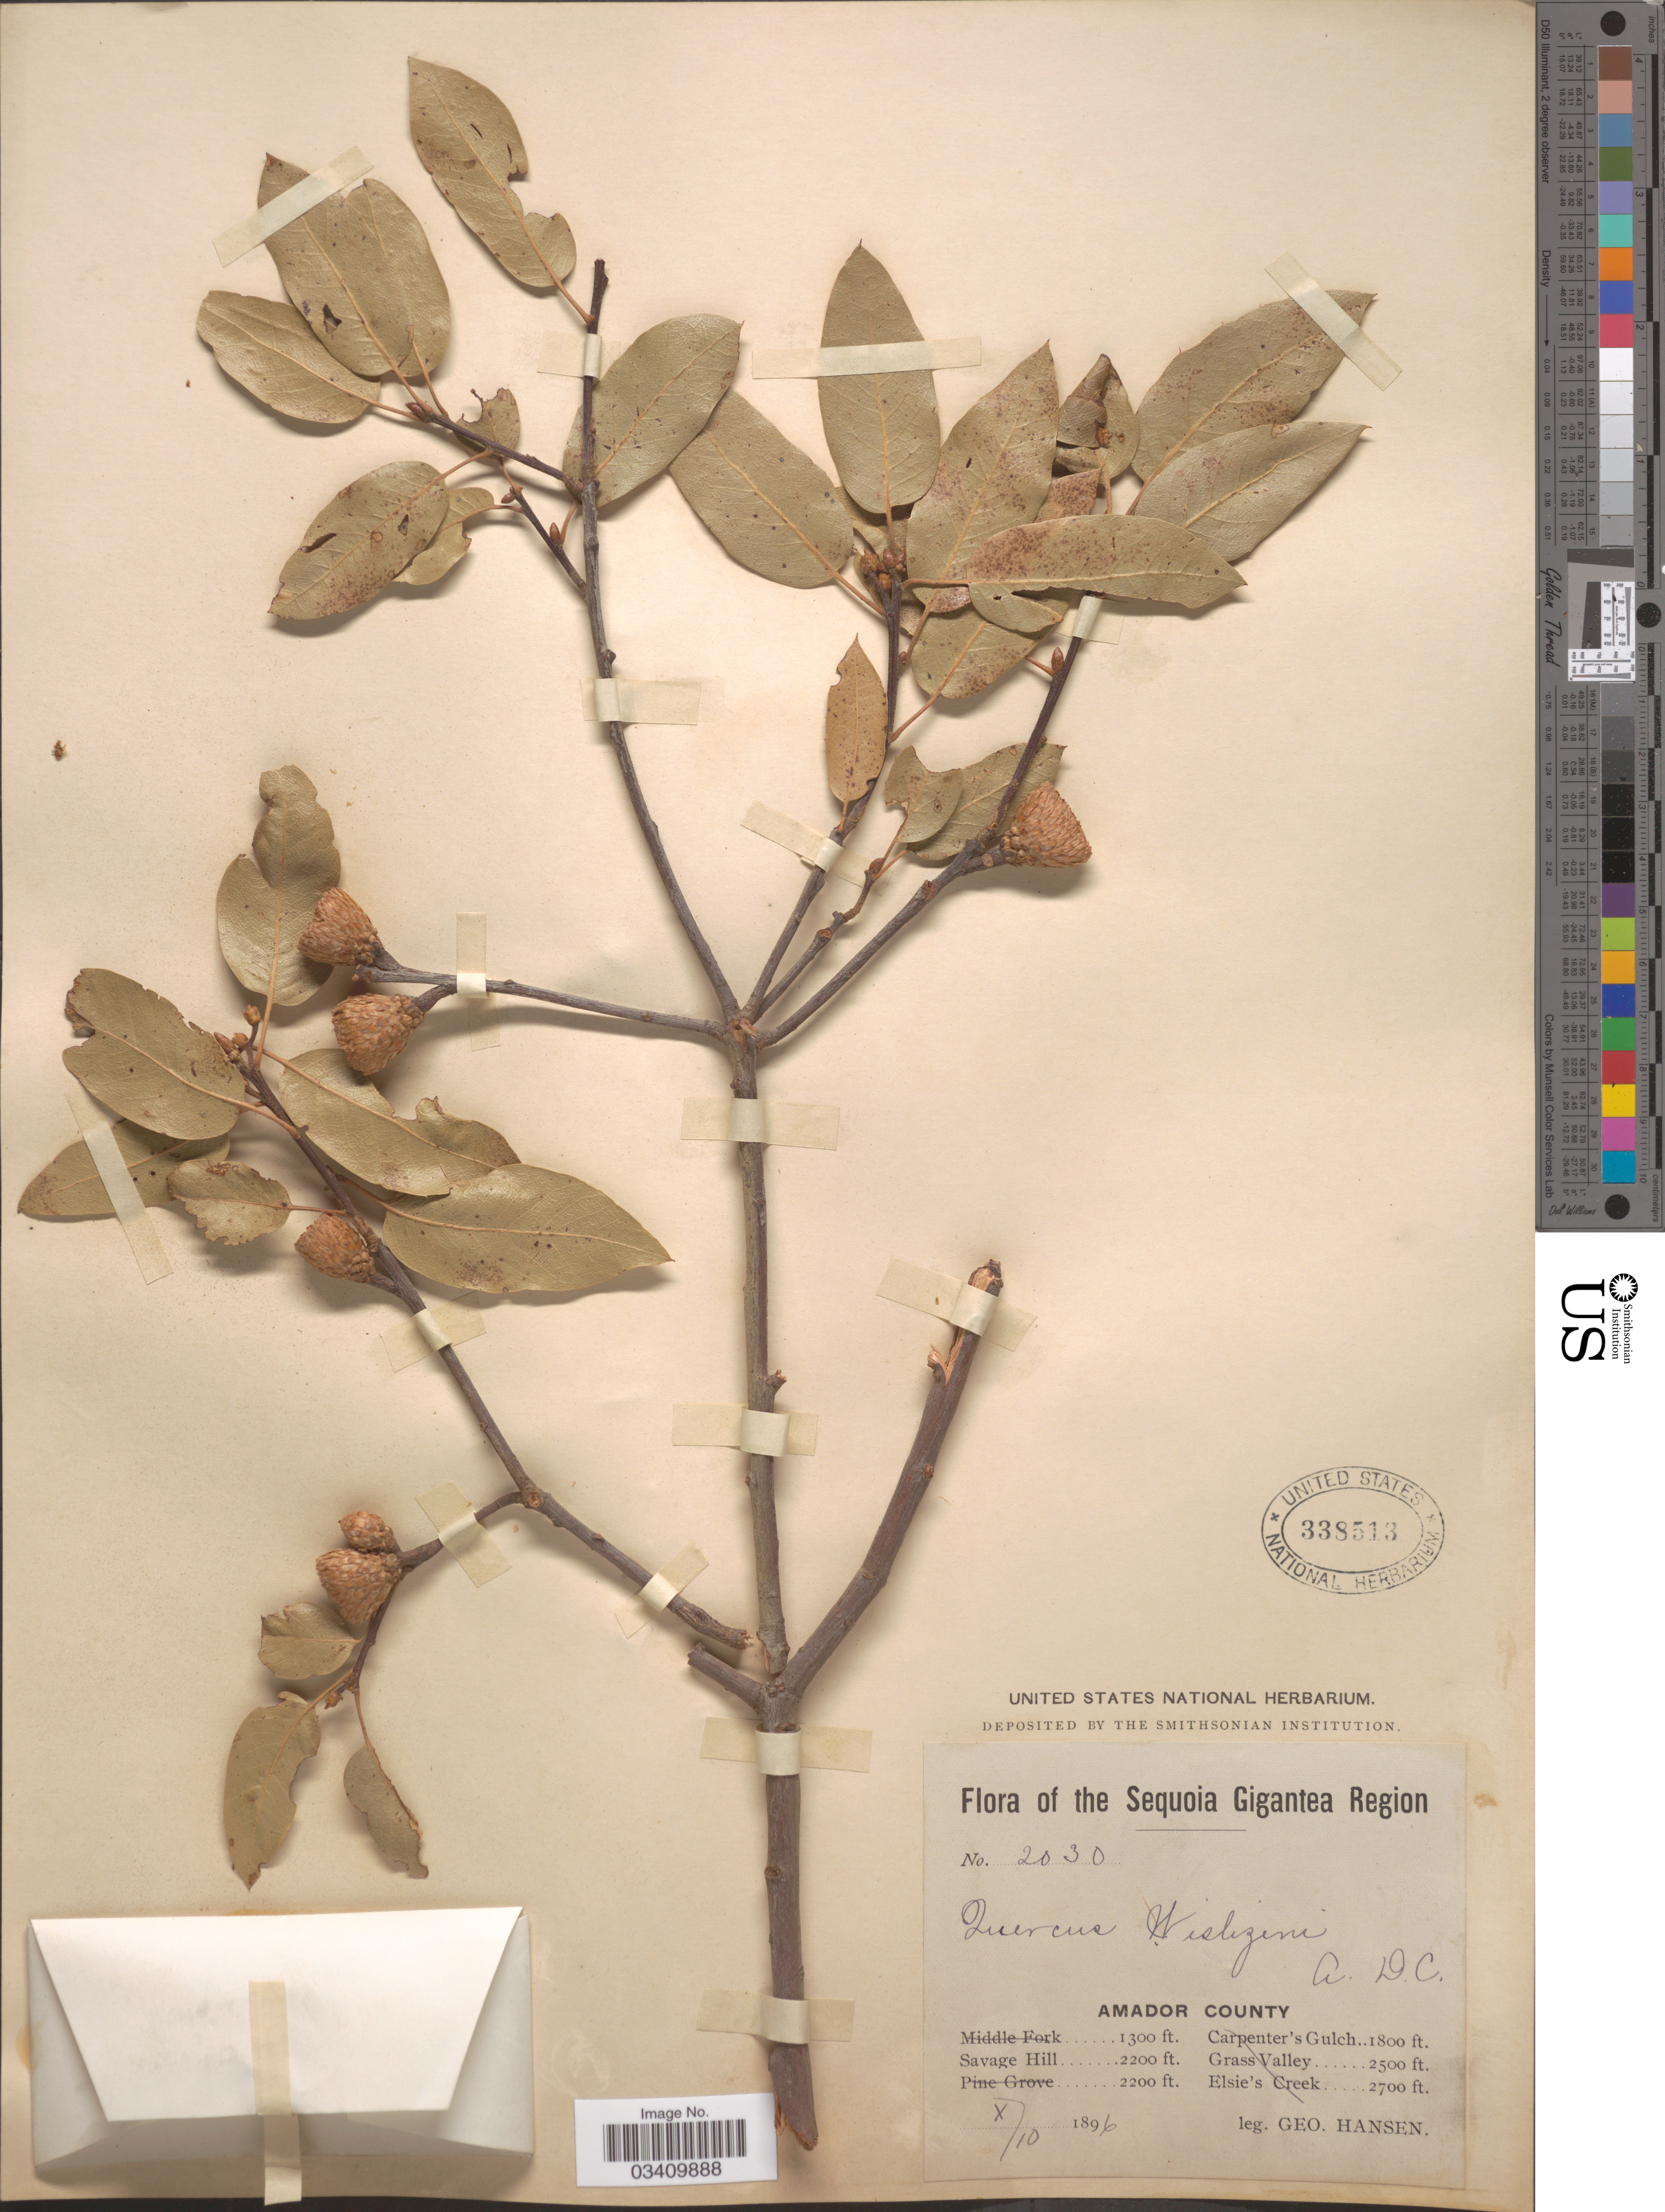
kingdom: Plantae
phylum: Tracheophyta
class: Magnoliopsida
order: Fagales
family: Fagaceae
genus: Quercus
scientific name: Quercus wislizeni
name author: A. DC.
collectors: G. Hansen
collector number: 2030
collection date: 1896-10-10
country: United States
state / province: California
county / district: Amador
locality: Sequoia Gigantea Region. Amador County. Savage Hill.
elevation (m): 671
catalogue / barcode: US 338513